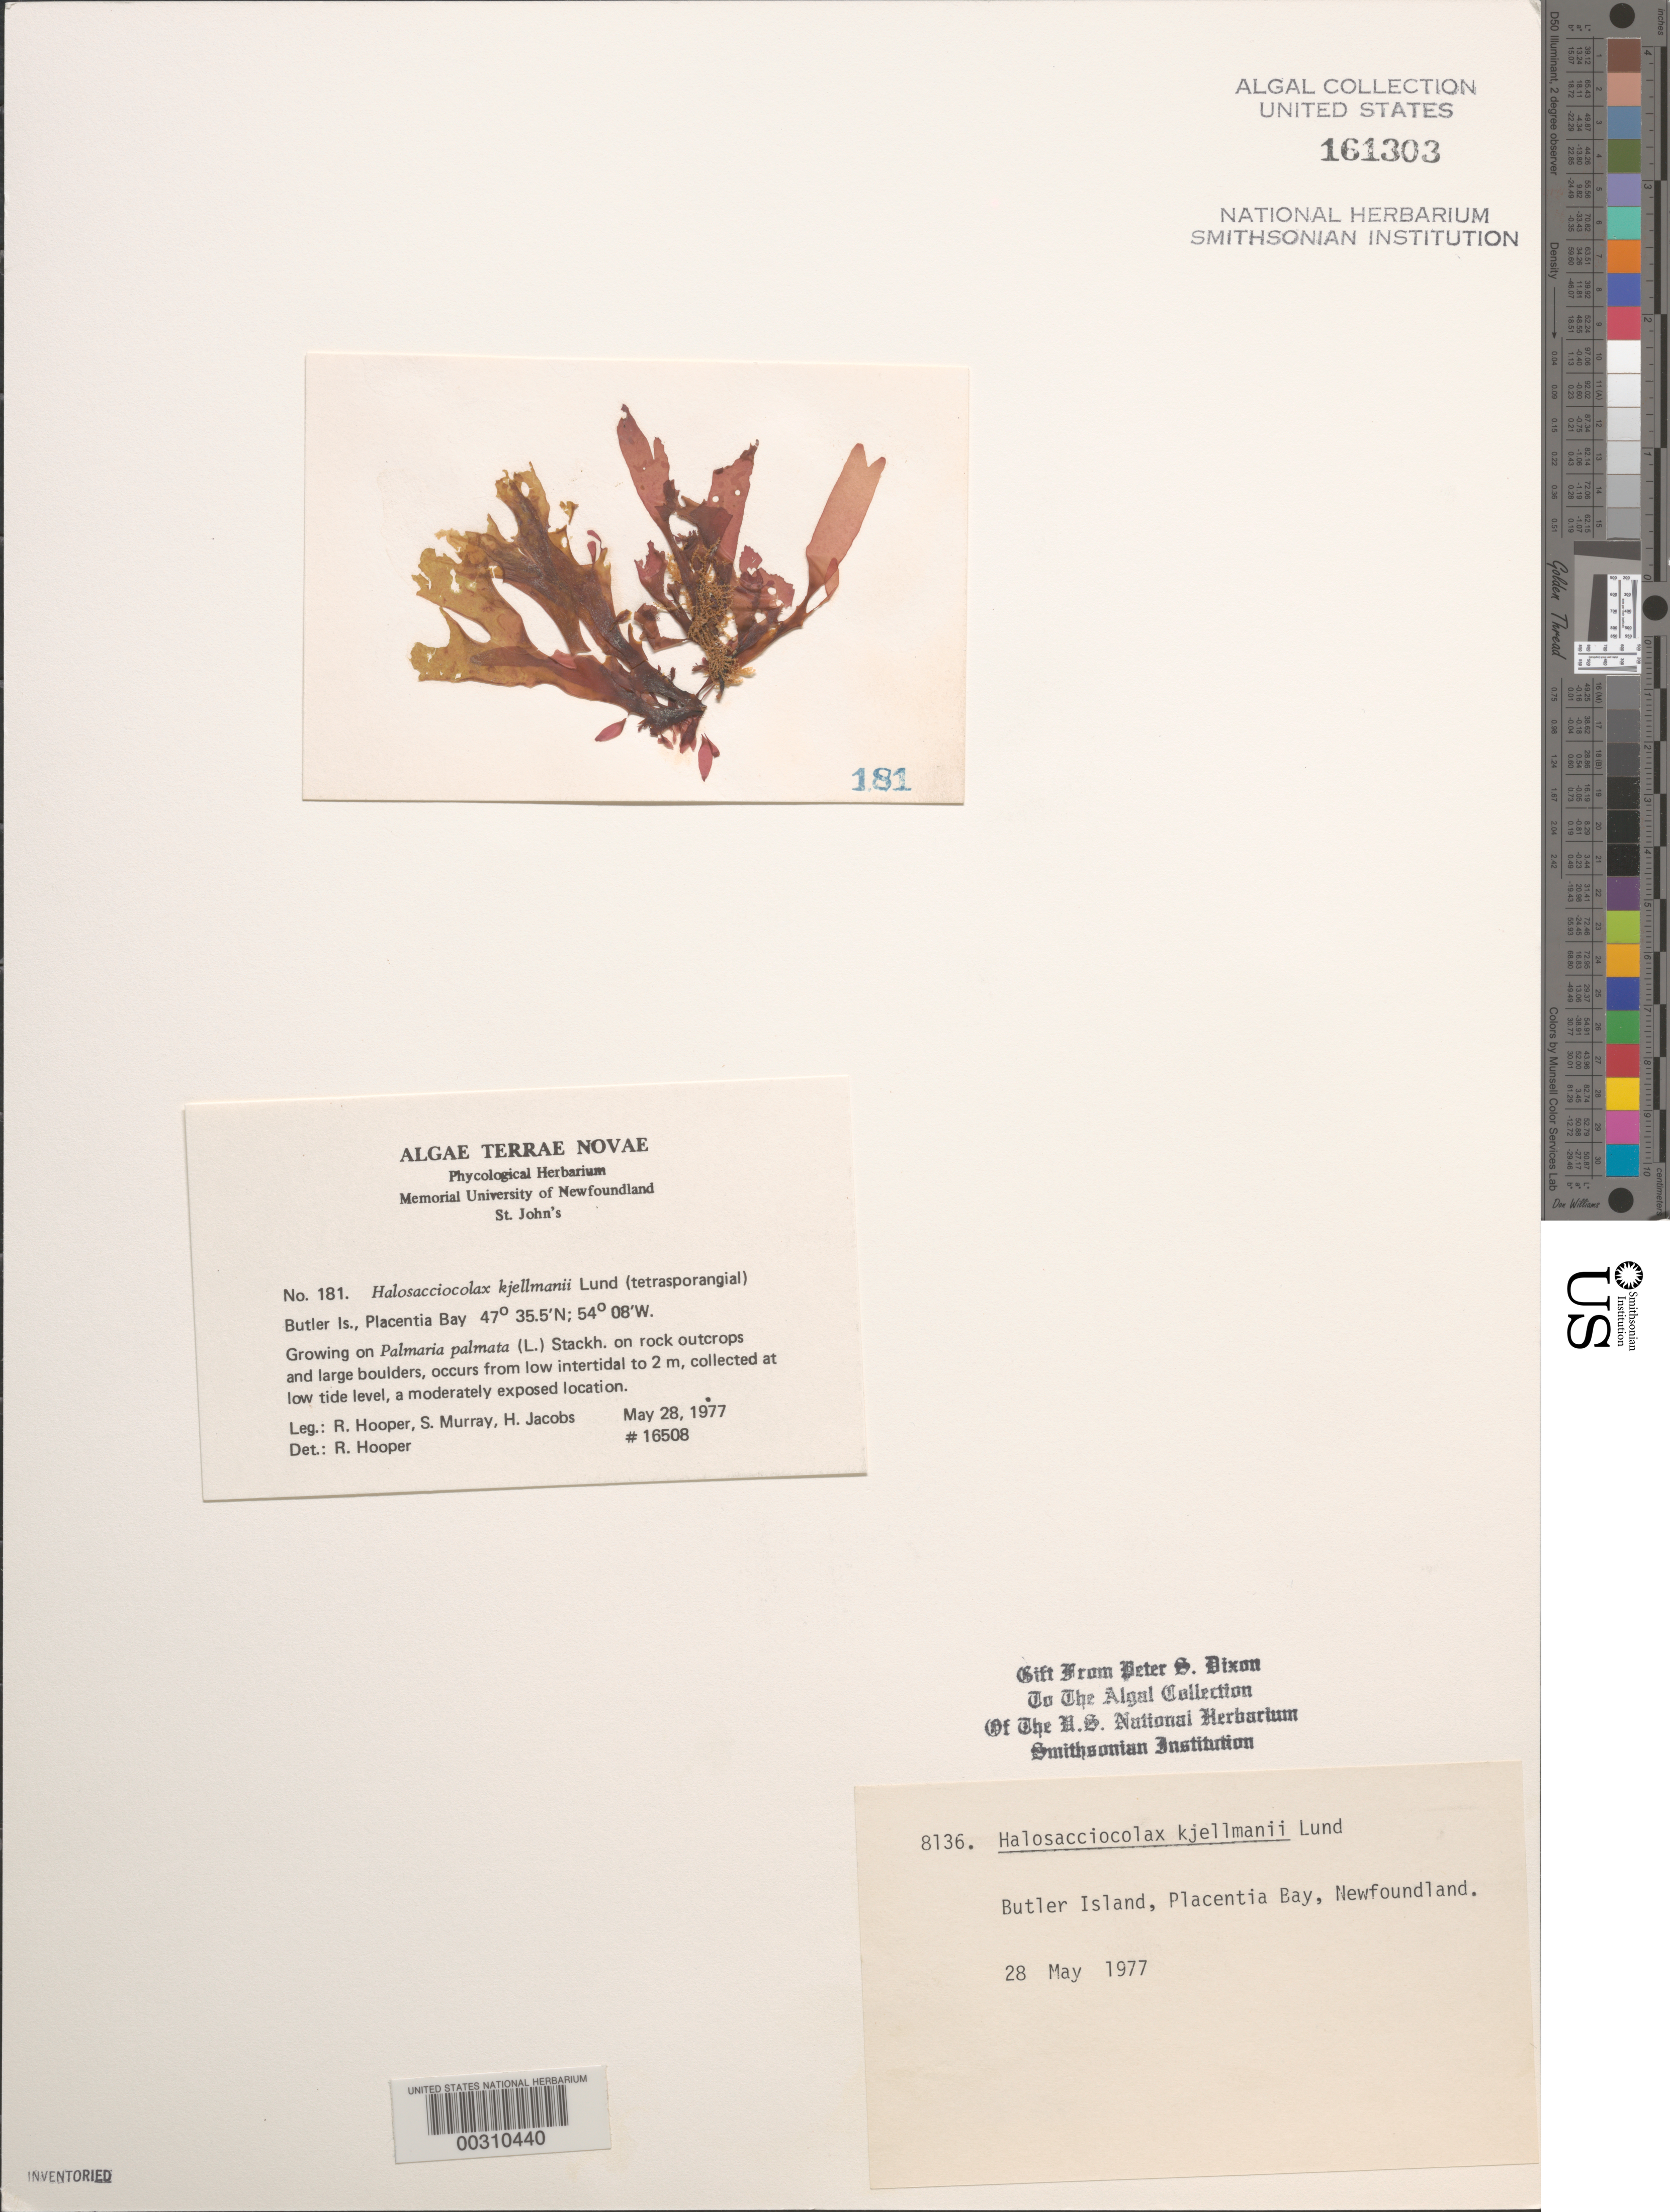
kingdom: Plantae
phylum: Rhodophyta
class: Florideophyceae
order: Palmariales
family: Rhodophysemataceae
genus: Rhodophysema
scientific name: Rhodophysema lundii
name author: C.W.Schneid. & M.J. Wynne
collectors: R. G. Hooper, S. Murray & H. Jacobs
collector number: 16508 & PSD 8136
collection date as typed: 28 May 1977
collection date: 1977-05-28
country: Canada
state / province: Newfoundland and Labrador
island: Butler Island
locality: Placentia Bay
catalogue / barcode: US 161303